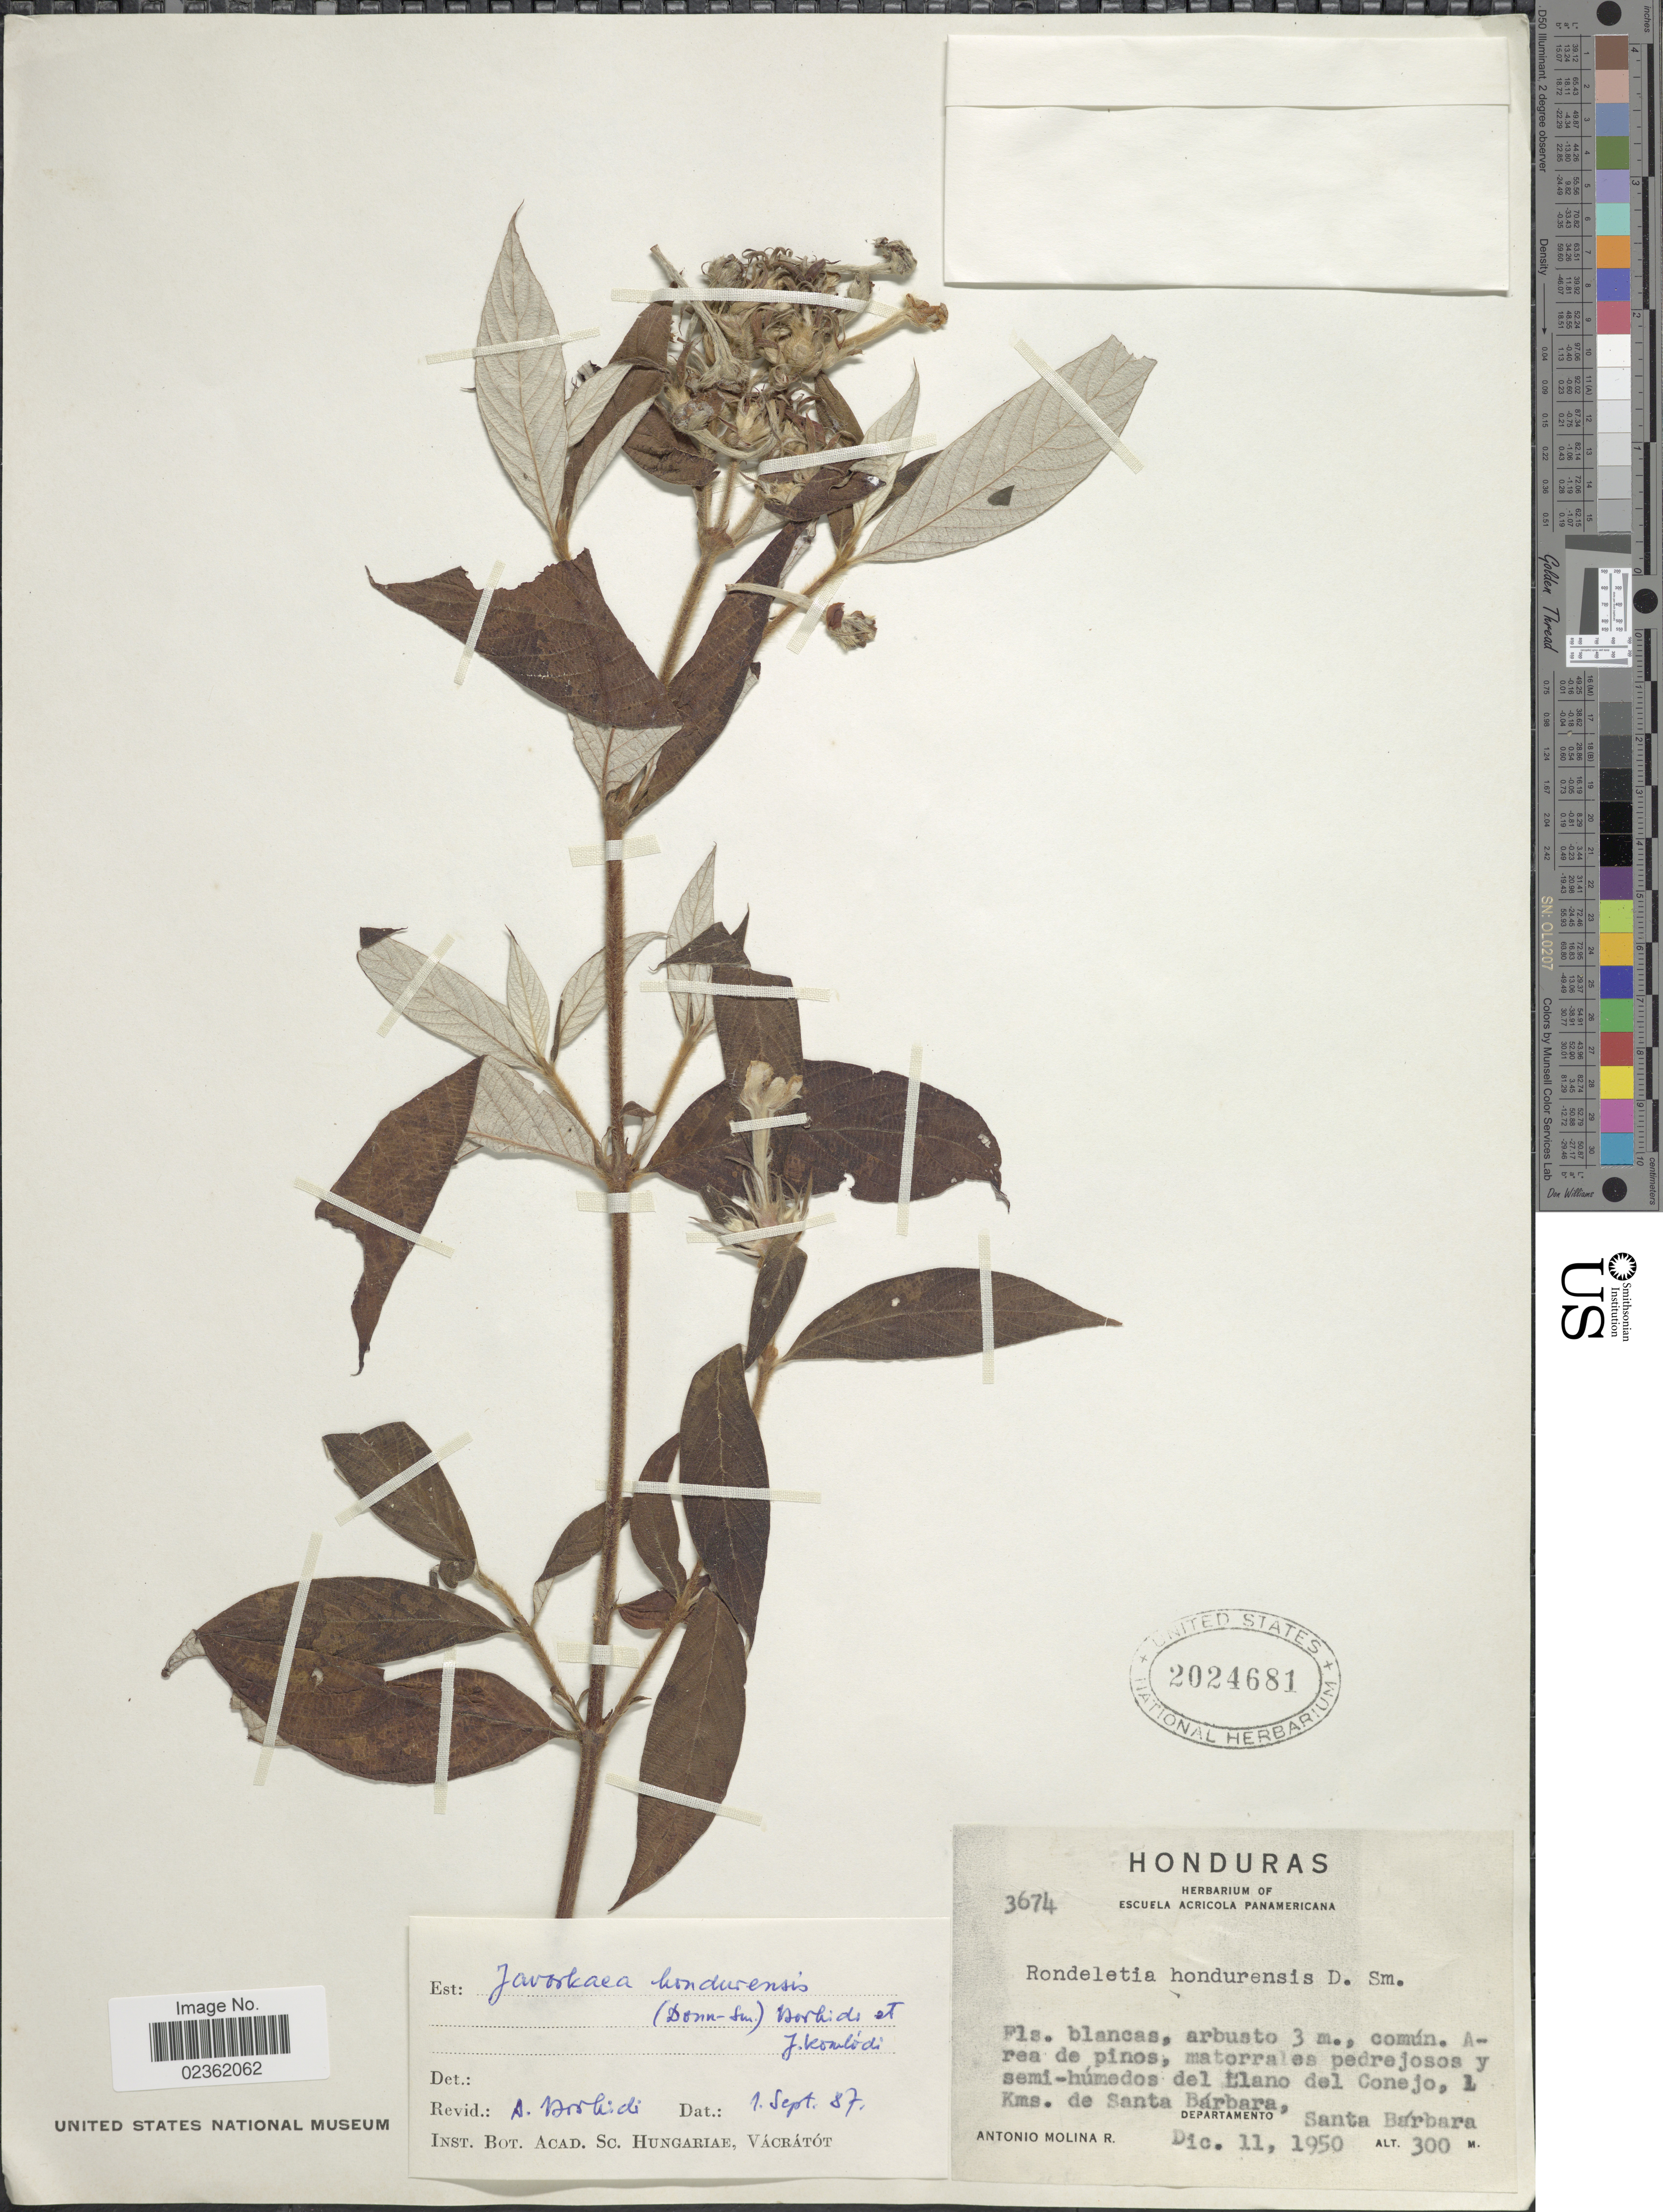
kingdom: Plantae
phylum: Tracheophyta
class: Magnoliopsida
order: Gentianales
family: Rubiaceae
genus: Rondeletia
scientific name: Rondeletia hondurensis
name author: Donn. Sm.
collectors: A. Molina R.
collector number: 3674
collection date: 1950-12-11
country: Honduras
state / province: Santa Bárbara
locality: Matorrales pedrejosos y semi-humedos del Llano del Conejo, 1 Kms. de Santa Barbara.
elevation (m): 300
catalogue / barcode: US 2024681